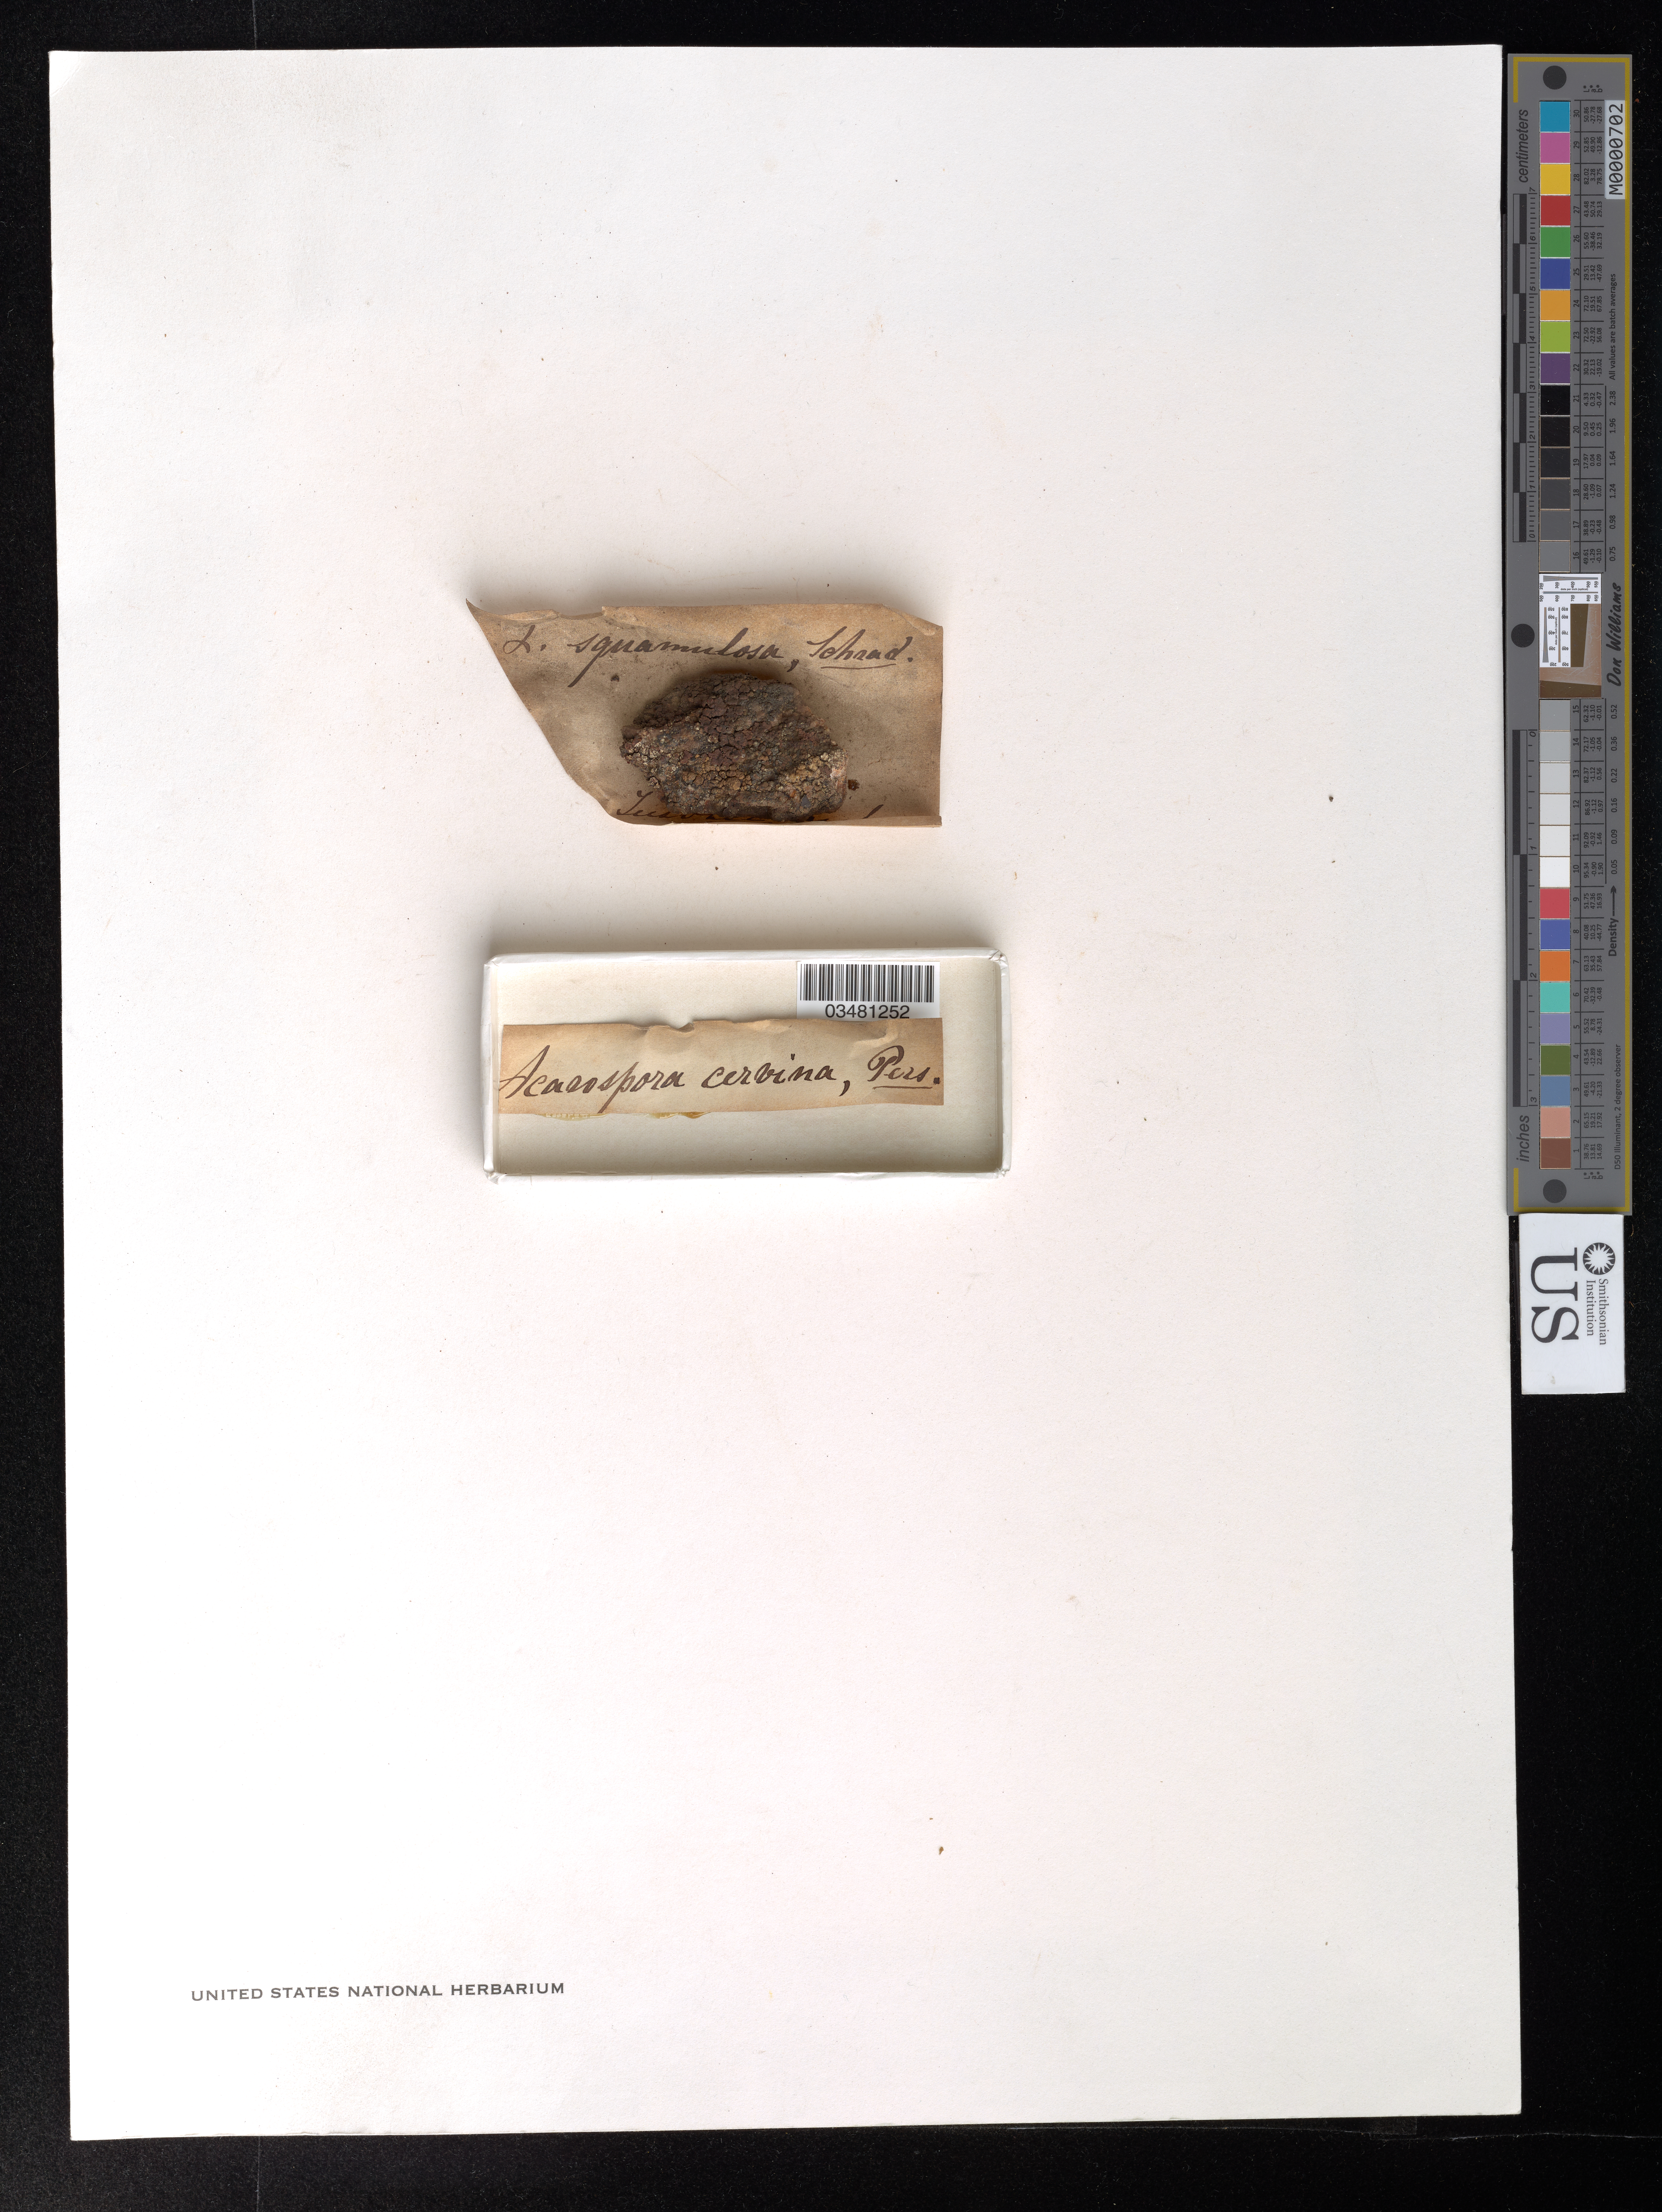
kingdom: Fungi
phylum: Ascomycota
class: Lecanoromycetes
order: Acarosporales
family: Acarosporaceae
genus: Acarospora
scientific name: Acarospora cervina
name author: (Ach.) A. Massal.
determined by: Lichen Identifications Updating Project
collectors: J. Harriman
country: United Kingdom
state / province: England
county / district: Durham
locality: Durham.